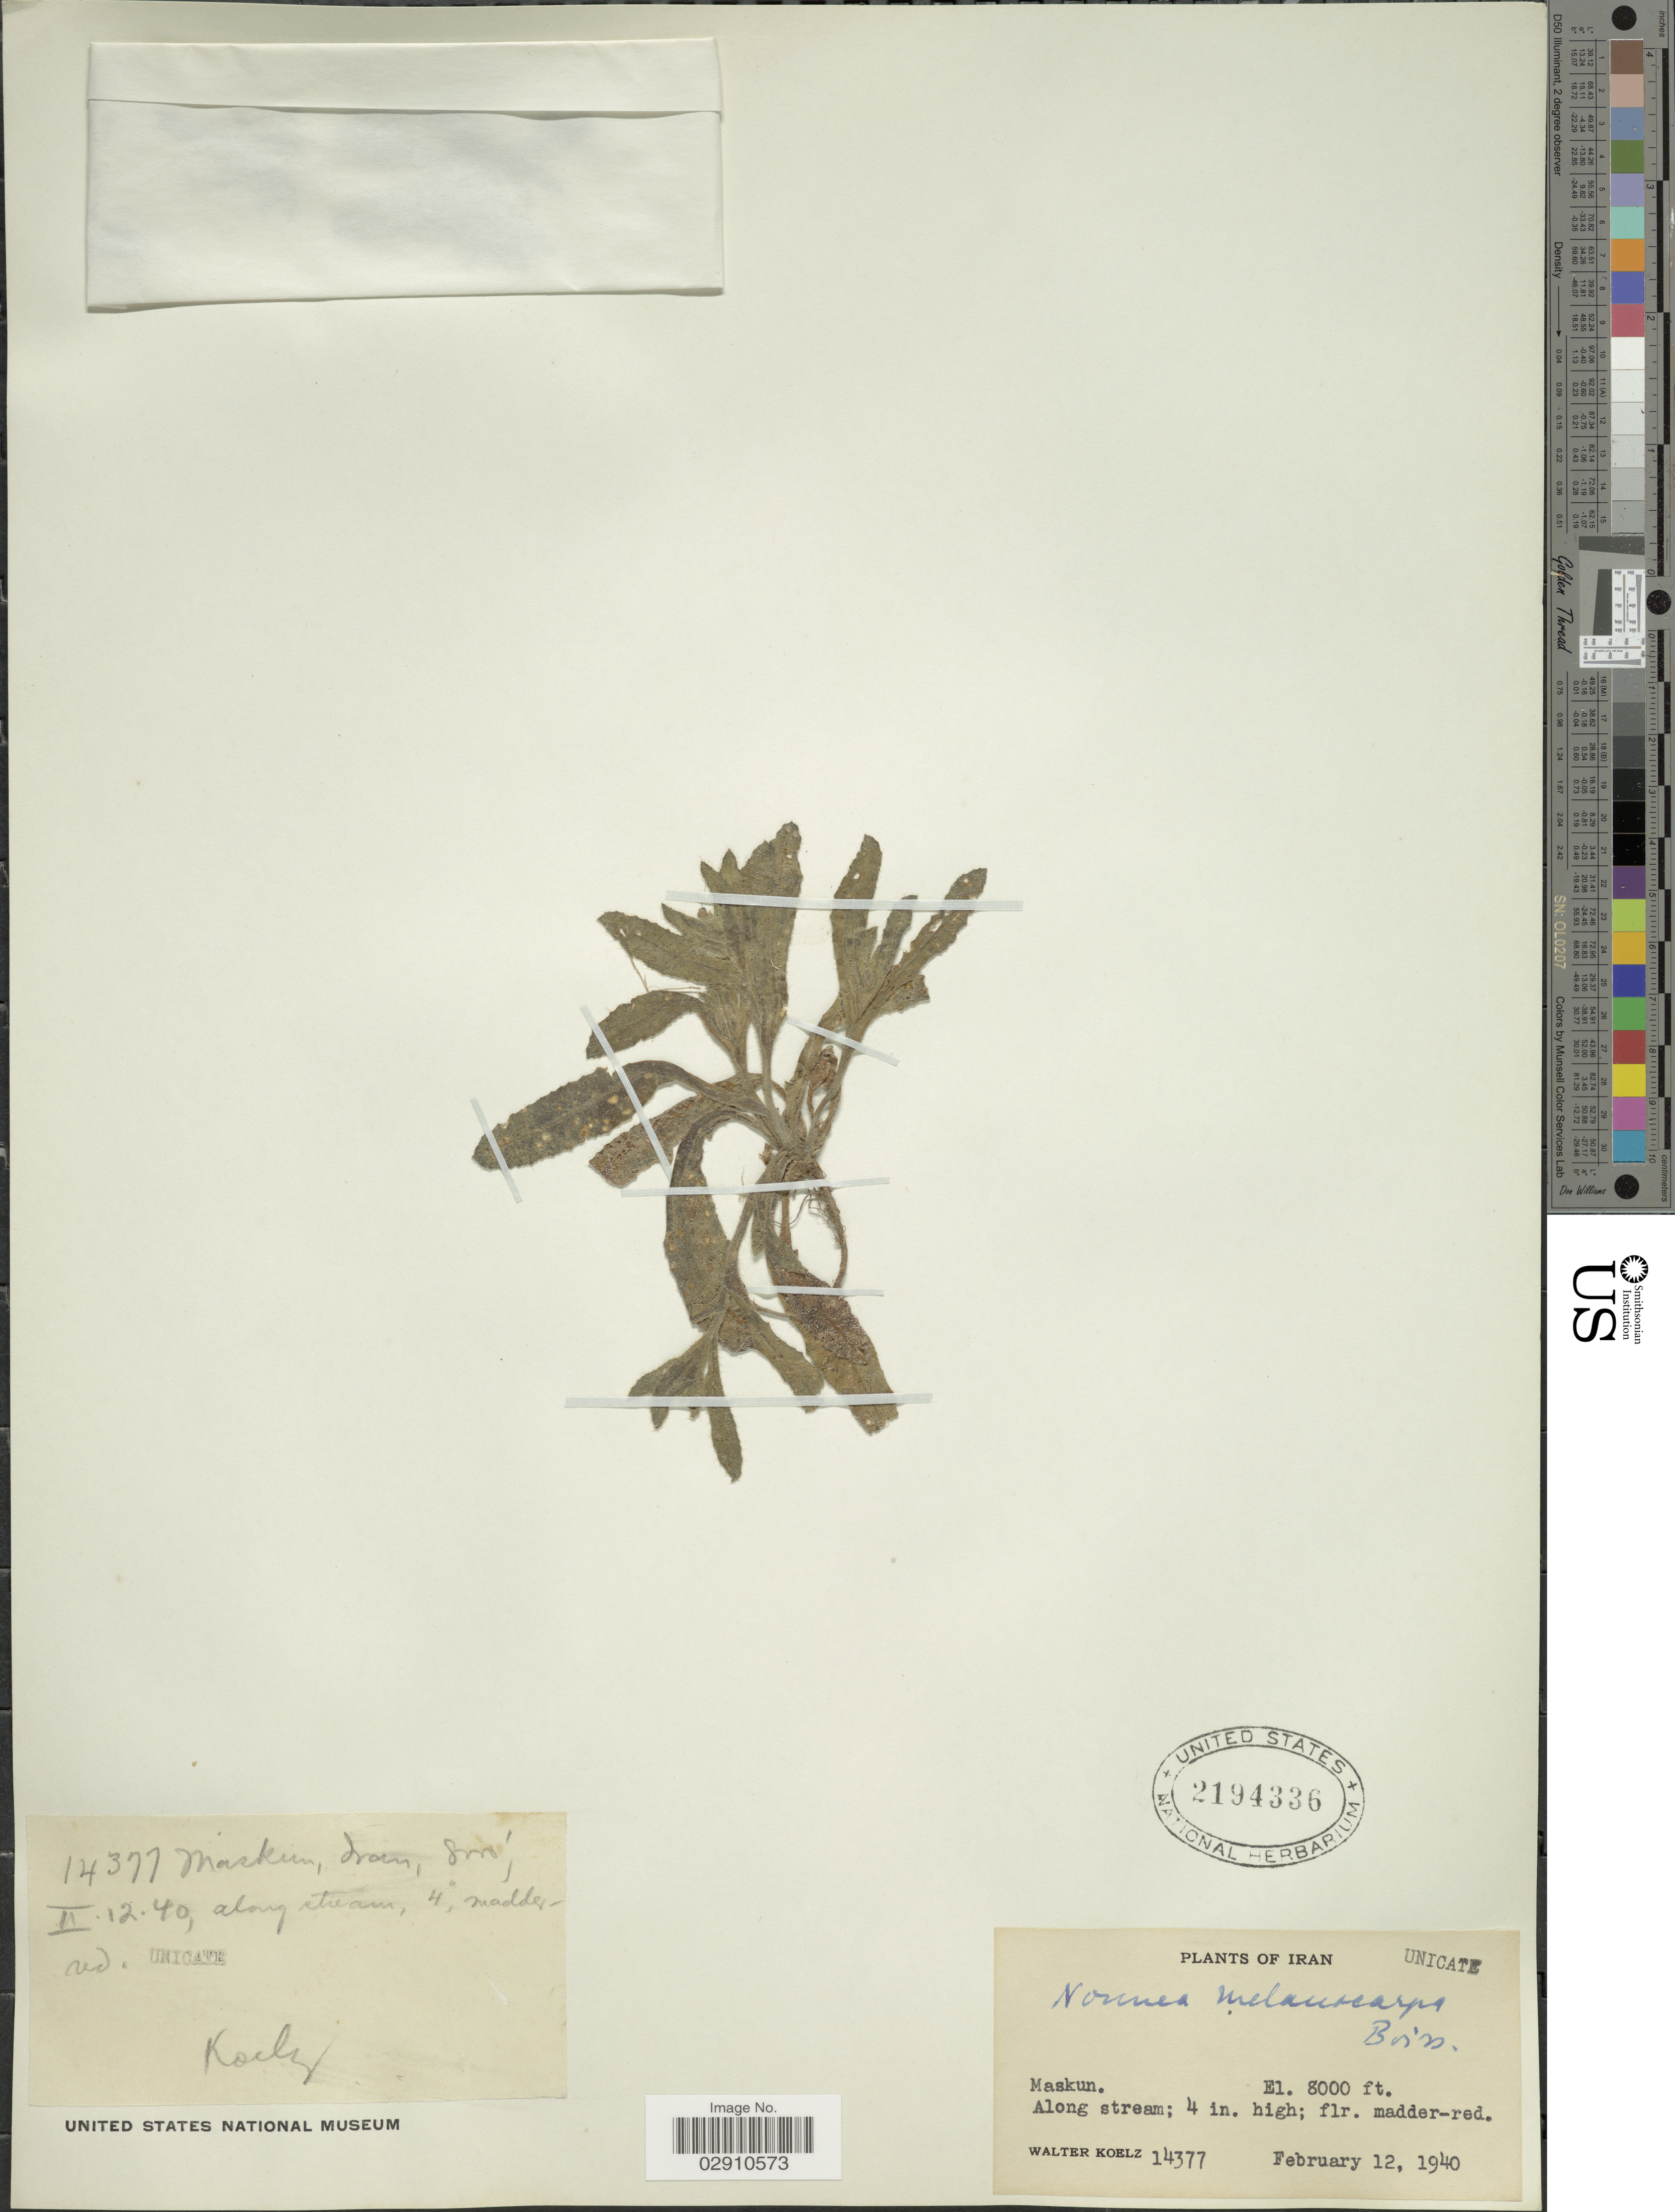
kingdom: Plantae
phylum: Tracheophyta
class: Magnoliopsida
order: Boraginales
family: Boraginaceae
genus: Nonea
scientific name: Nonea melanocarpa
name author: Boiss.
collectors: W. N. Koelz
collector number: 14377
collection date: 1940-02-12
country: Iran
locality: Maskun.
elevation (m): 2438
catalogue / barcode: US 2194336